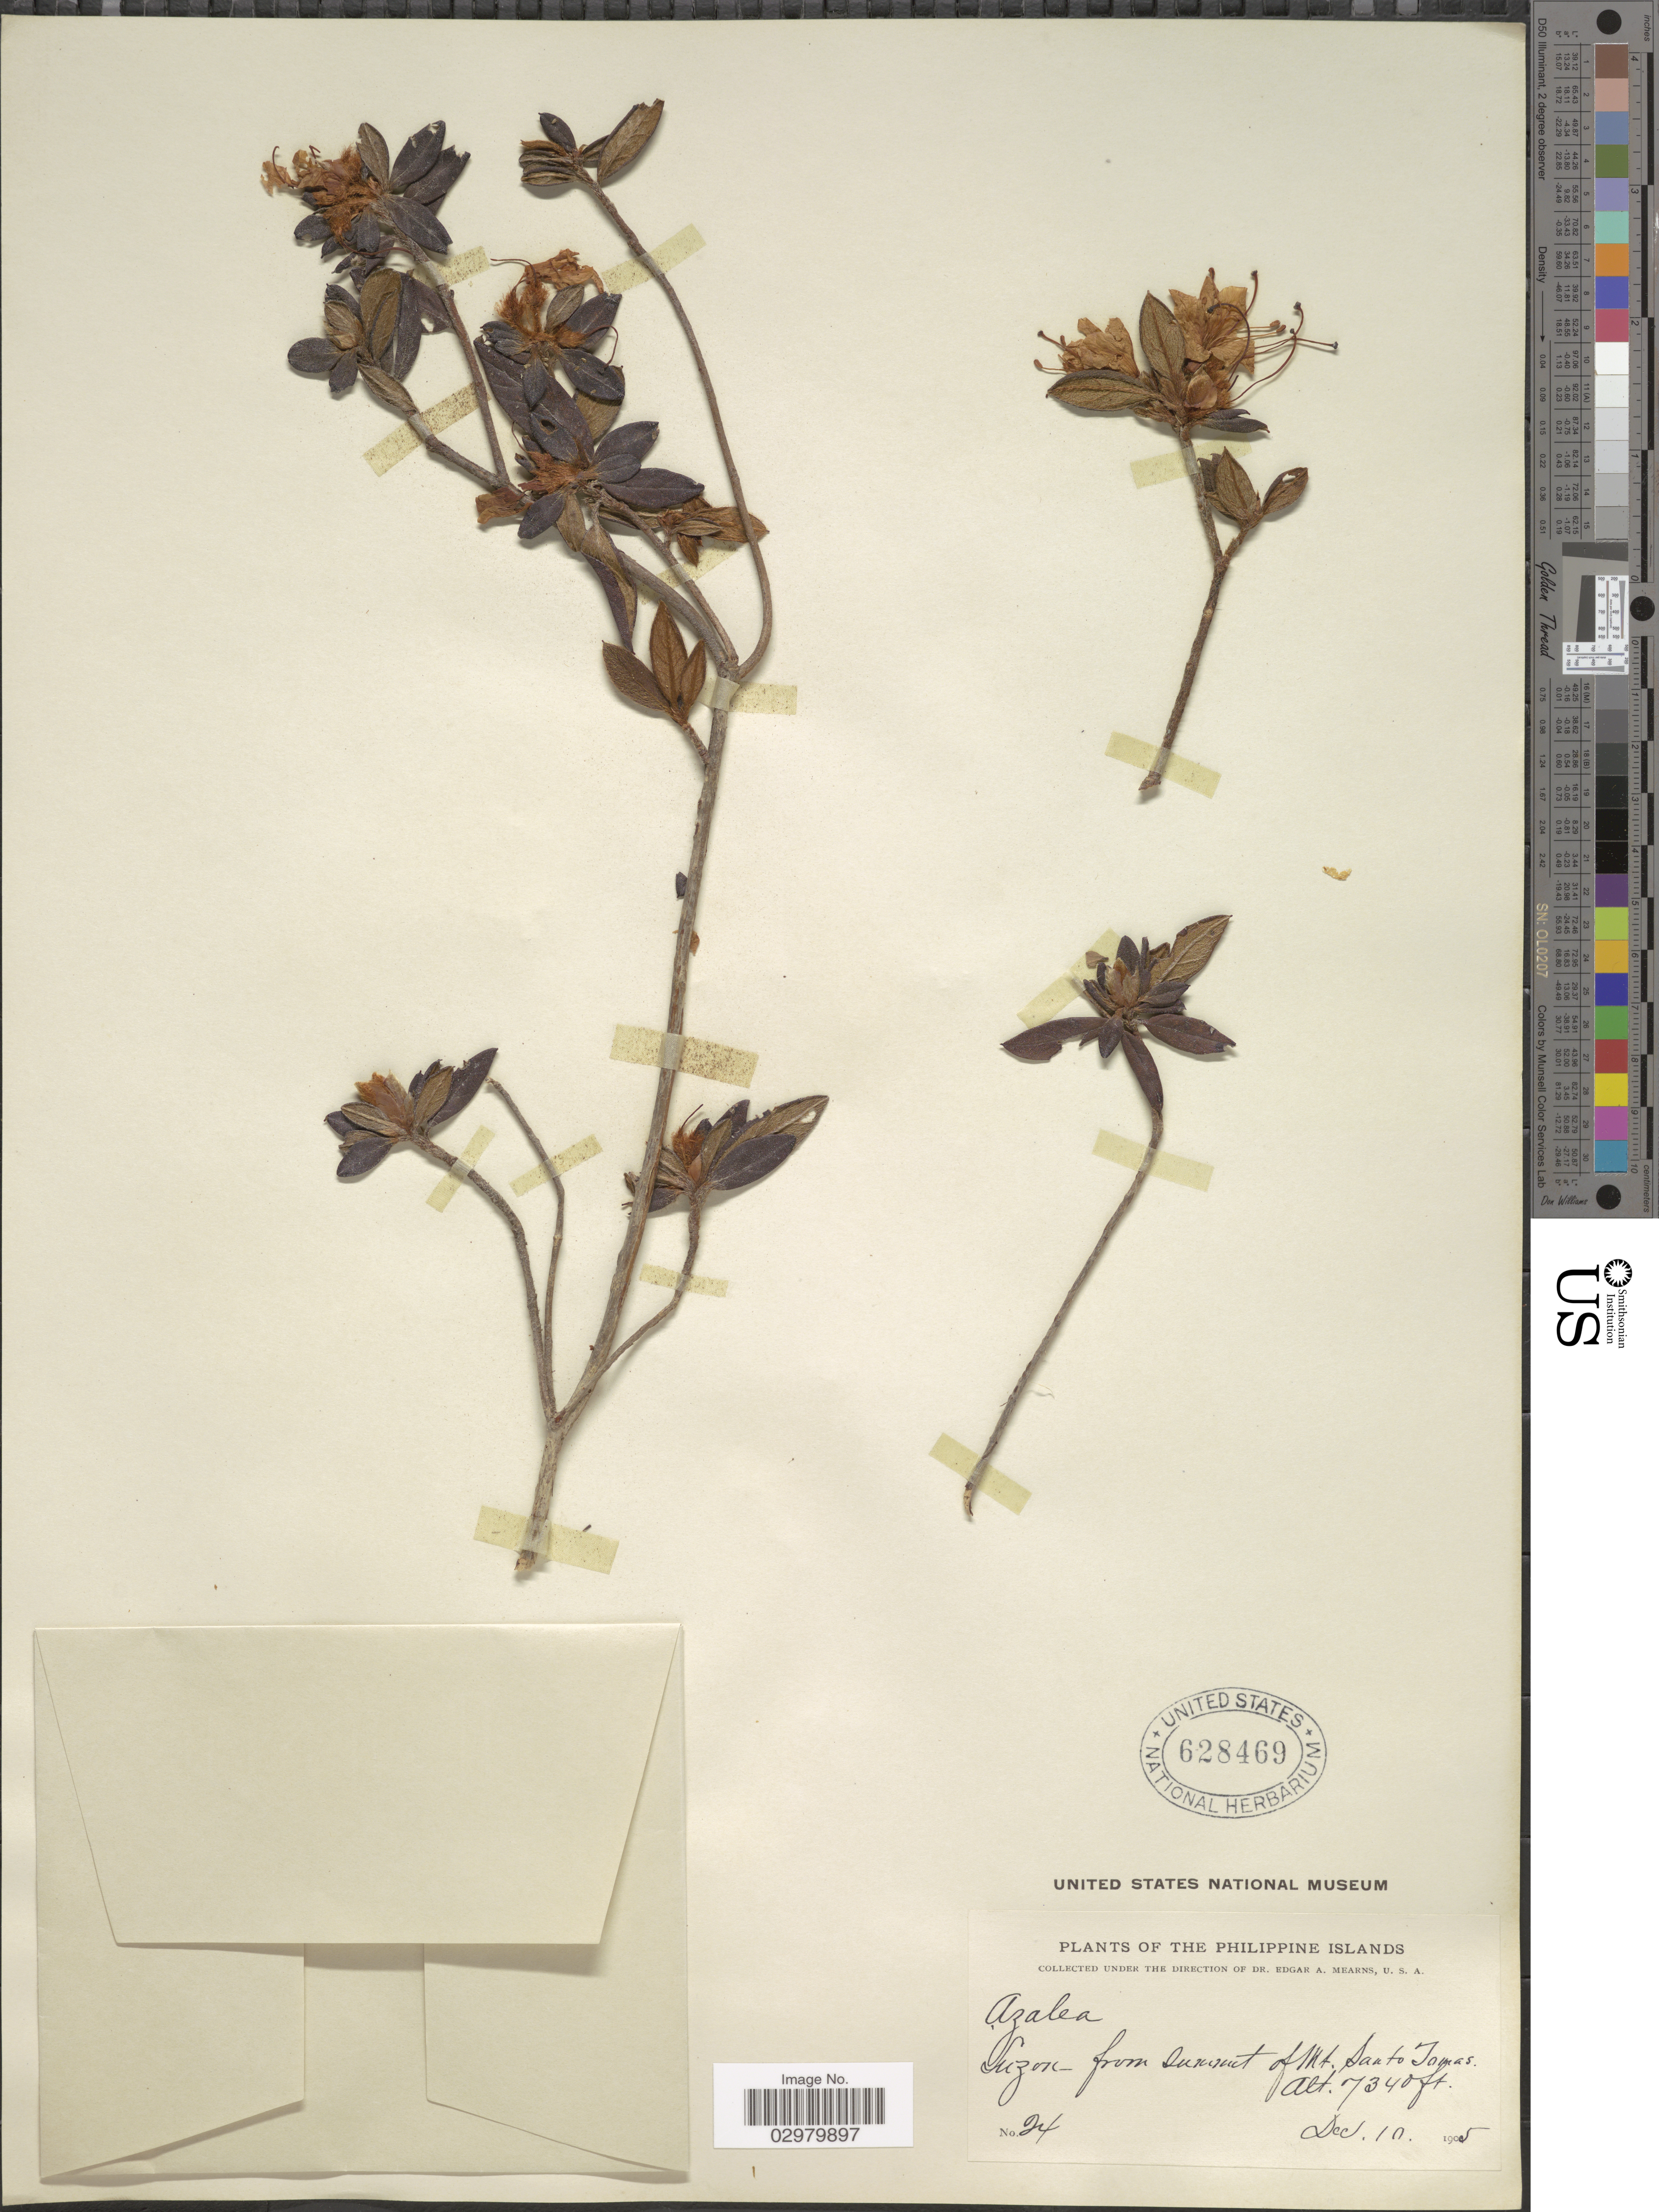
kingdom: Plantae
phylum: Tracheophyta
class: Magnoliopsida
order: Ericales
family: Ericaceae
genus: Rhododendron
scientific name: Rhododendron sp.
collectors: E. A. Mearns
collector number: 24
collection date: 1905-12-10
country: Philippines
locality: Luzon - from summit of Mt. Santo Tomas.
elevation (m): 2237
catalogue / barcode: US 628469